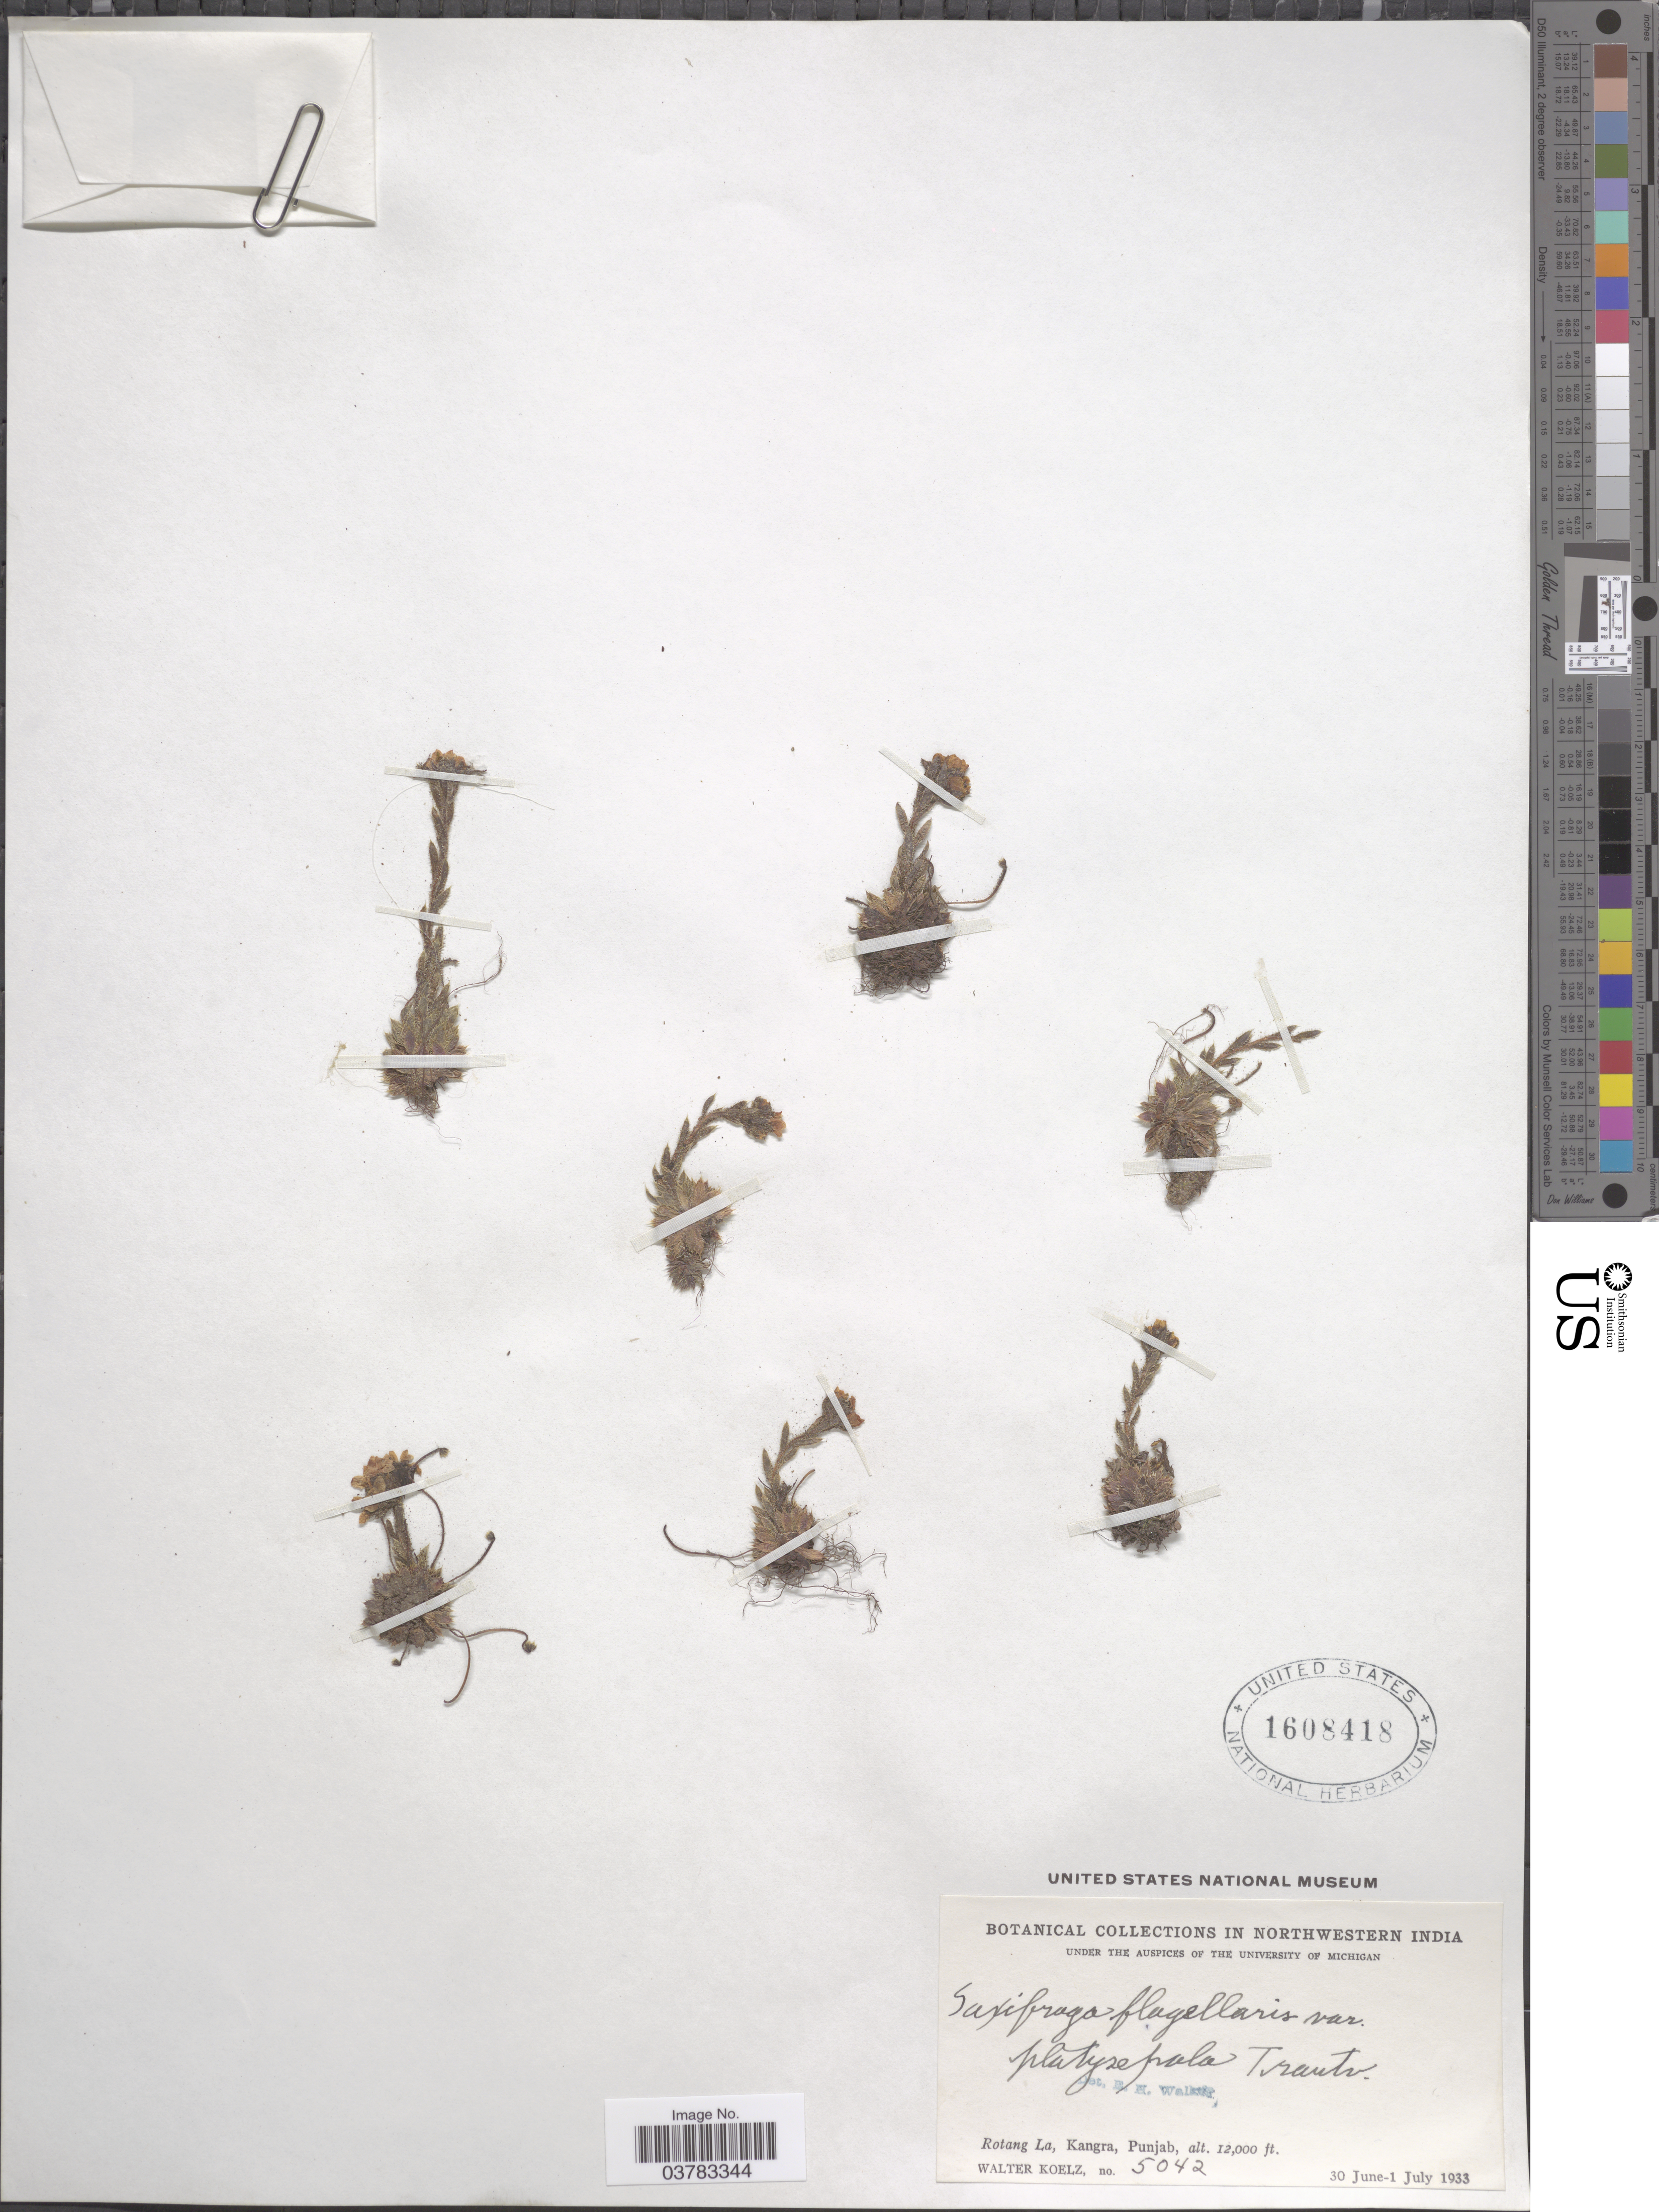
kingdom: Plantae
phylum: Tracheophyta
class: Magnoliopsida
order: Saxifragales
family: Saxifragaceae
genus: Saxifraga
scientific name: Saxifraga flagellaris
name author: Willd. ex Sternb.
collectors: W. N. Koelz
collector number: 5042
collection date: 1933-06-30/1933-07-01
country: India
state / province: Punjab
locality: Northwestern India. Rotang La, Kangra.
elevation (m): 3658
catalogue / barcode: US 1608418